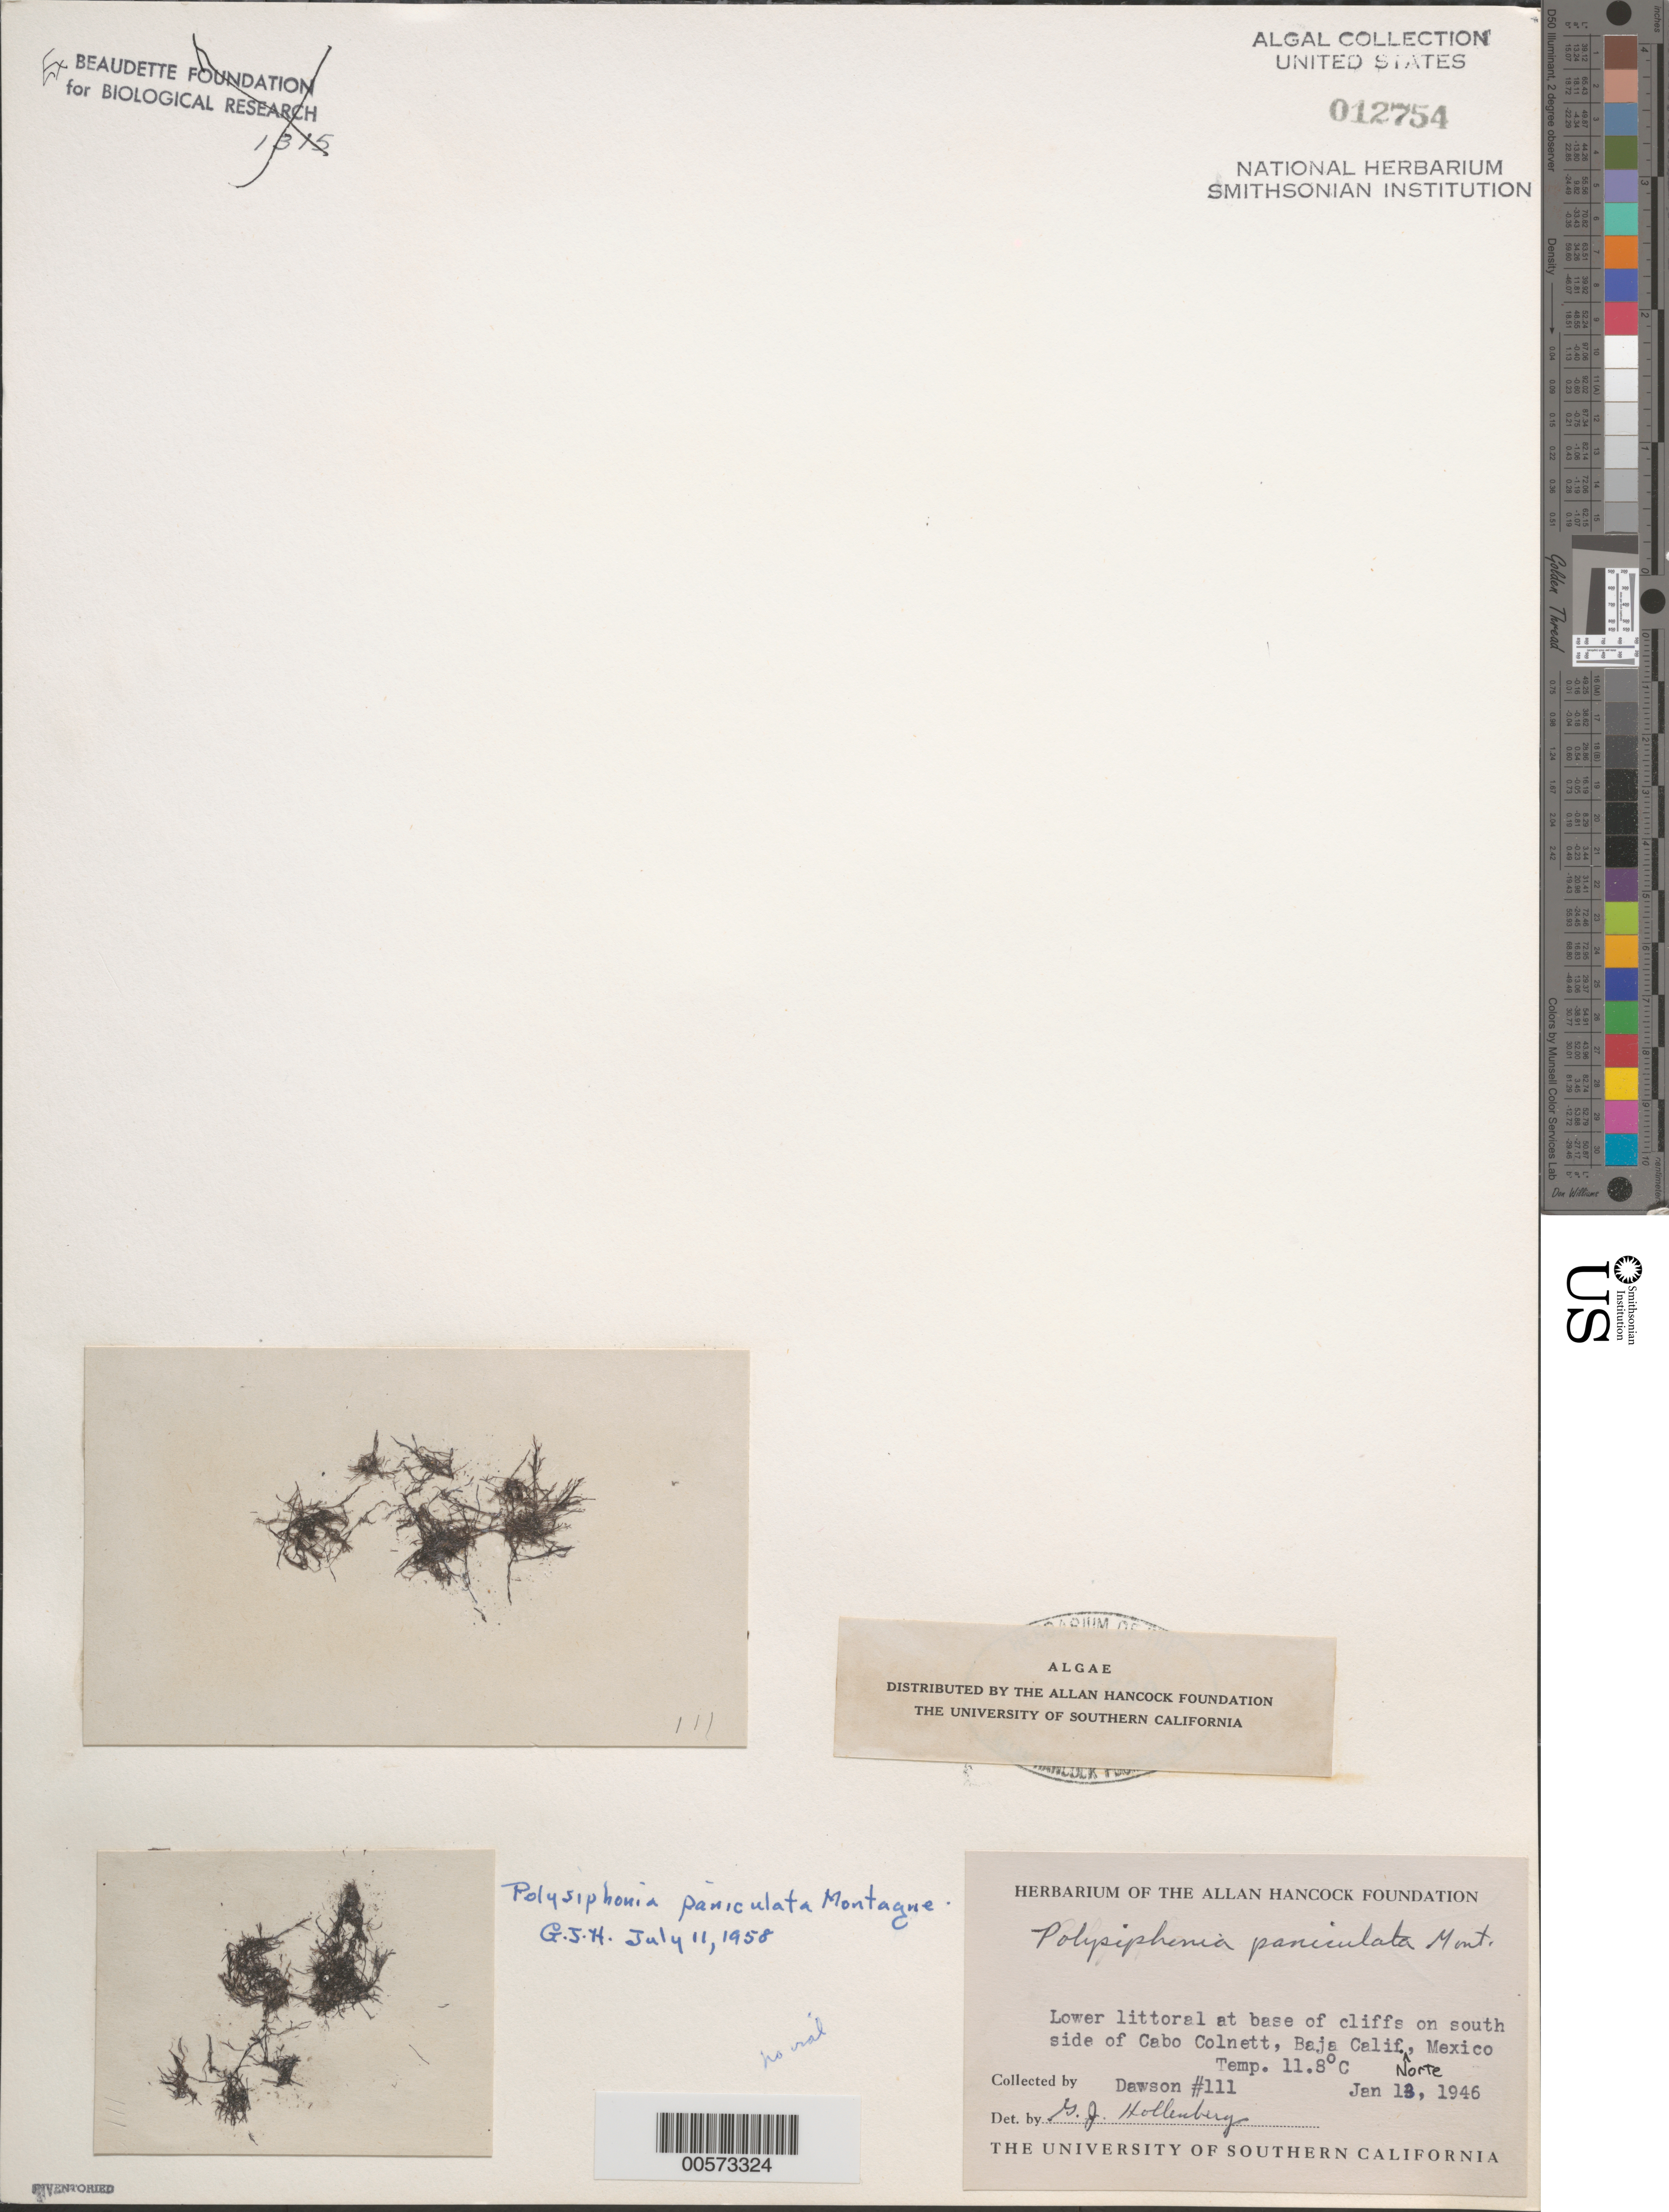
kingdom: Plantae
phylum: Rhodophyta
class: Florideophyceae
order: Ceramiales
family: Rhodomelaceae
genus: Eutrichosiphonia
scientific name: Eutrichosiphonia paniculata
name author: (Mont.) D.E.Bustamante & T.O. Cho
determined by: Algae name updating Project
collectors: E. Y. Dawson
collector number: EYD 111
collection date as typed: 13 Jan 1946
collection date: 1946-01-13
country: Mexico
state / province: Baja California Norte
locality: Cabo Colnett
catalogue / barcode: US 12754